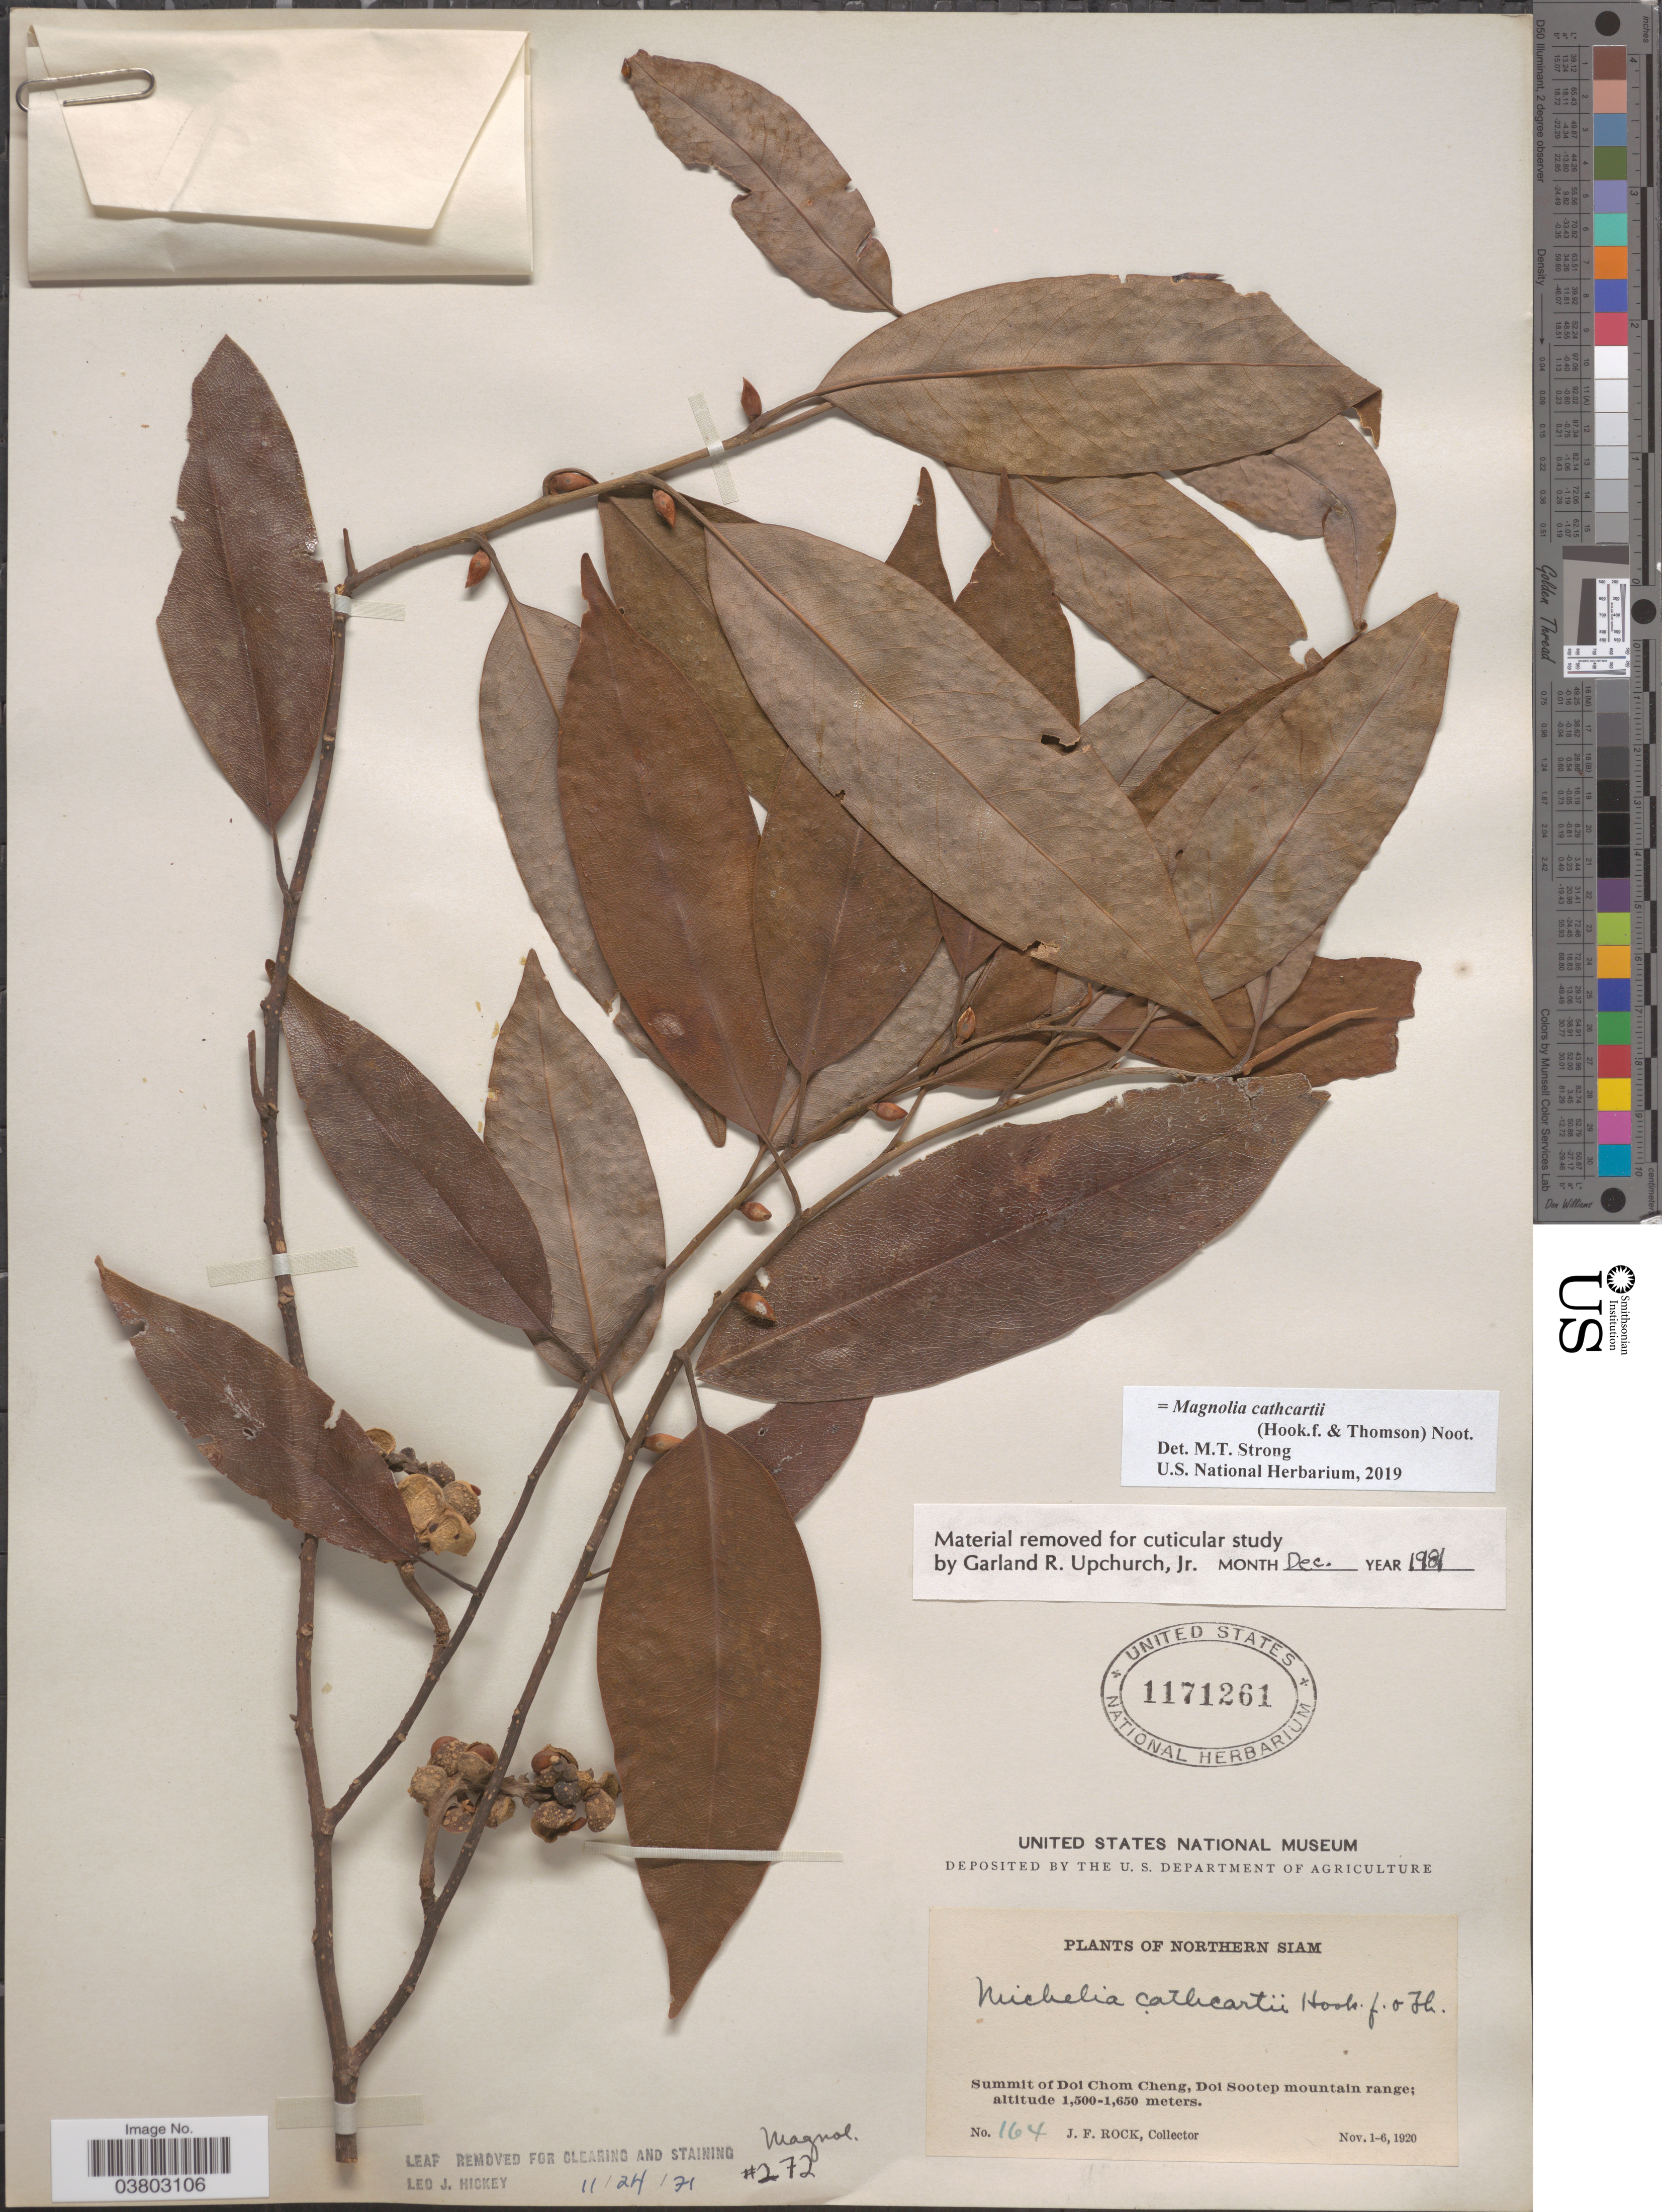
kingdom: Plantae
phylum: Tracheophyta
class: Magnoliopsida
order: Magnoliales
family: Magnoliaceae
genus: Magnolia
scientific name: Magnolia cathcartii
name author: (Hook. f. & Thomson) Noot.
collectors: J. Rock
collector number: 164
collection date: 1920-11-01/1920-11-06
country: Thailand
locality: Northern Siam. Summit of Doi Chom Cheng, Doi Sootep mountain range.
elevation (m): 1500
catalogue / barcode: US 1171261